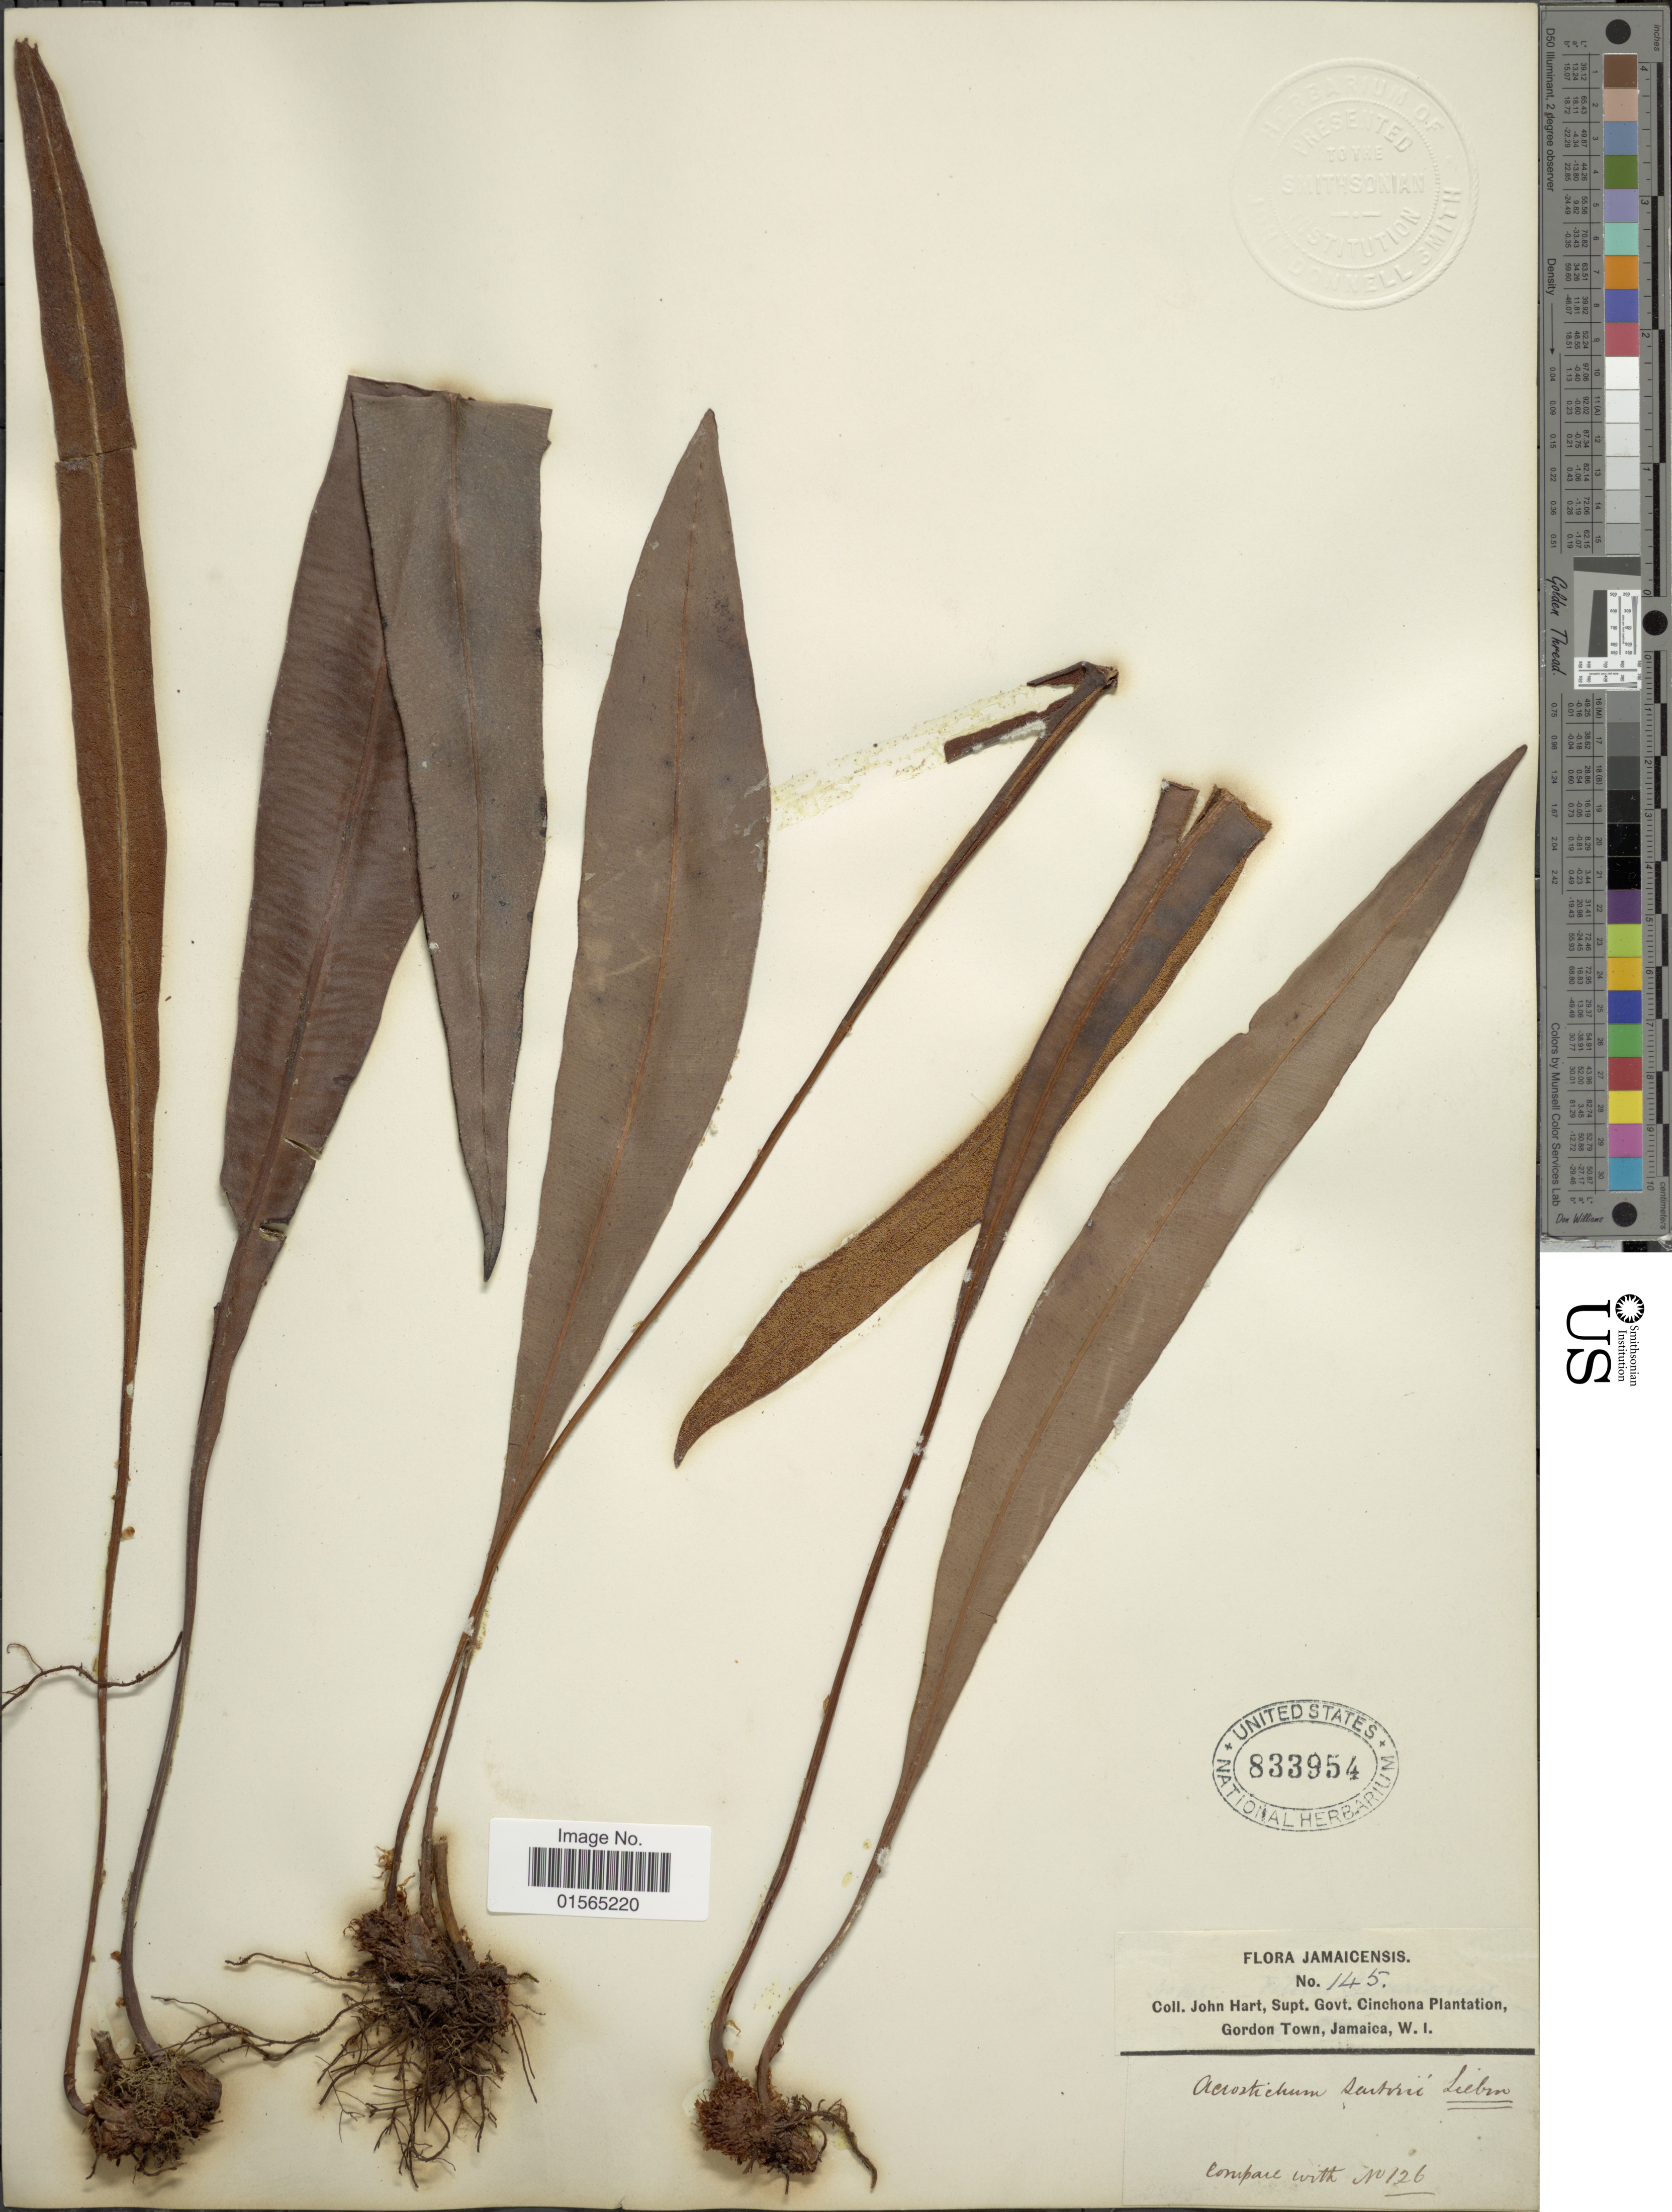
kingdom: Plantae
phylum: Tracheophyta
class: Polypodiopsida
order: Polypodiales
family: Dryopteridaceae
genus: Elaphoglossum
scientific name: Elaphoglossum chartaceum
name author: (Baker ex Jenman) C. Chr.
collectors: J. H. Hart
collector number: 145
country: Jamaica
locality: Cinchona Plantation, Gordon Town, W. I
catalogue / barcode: US 833954